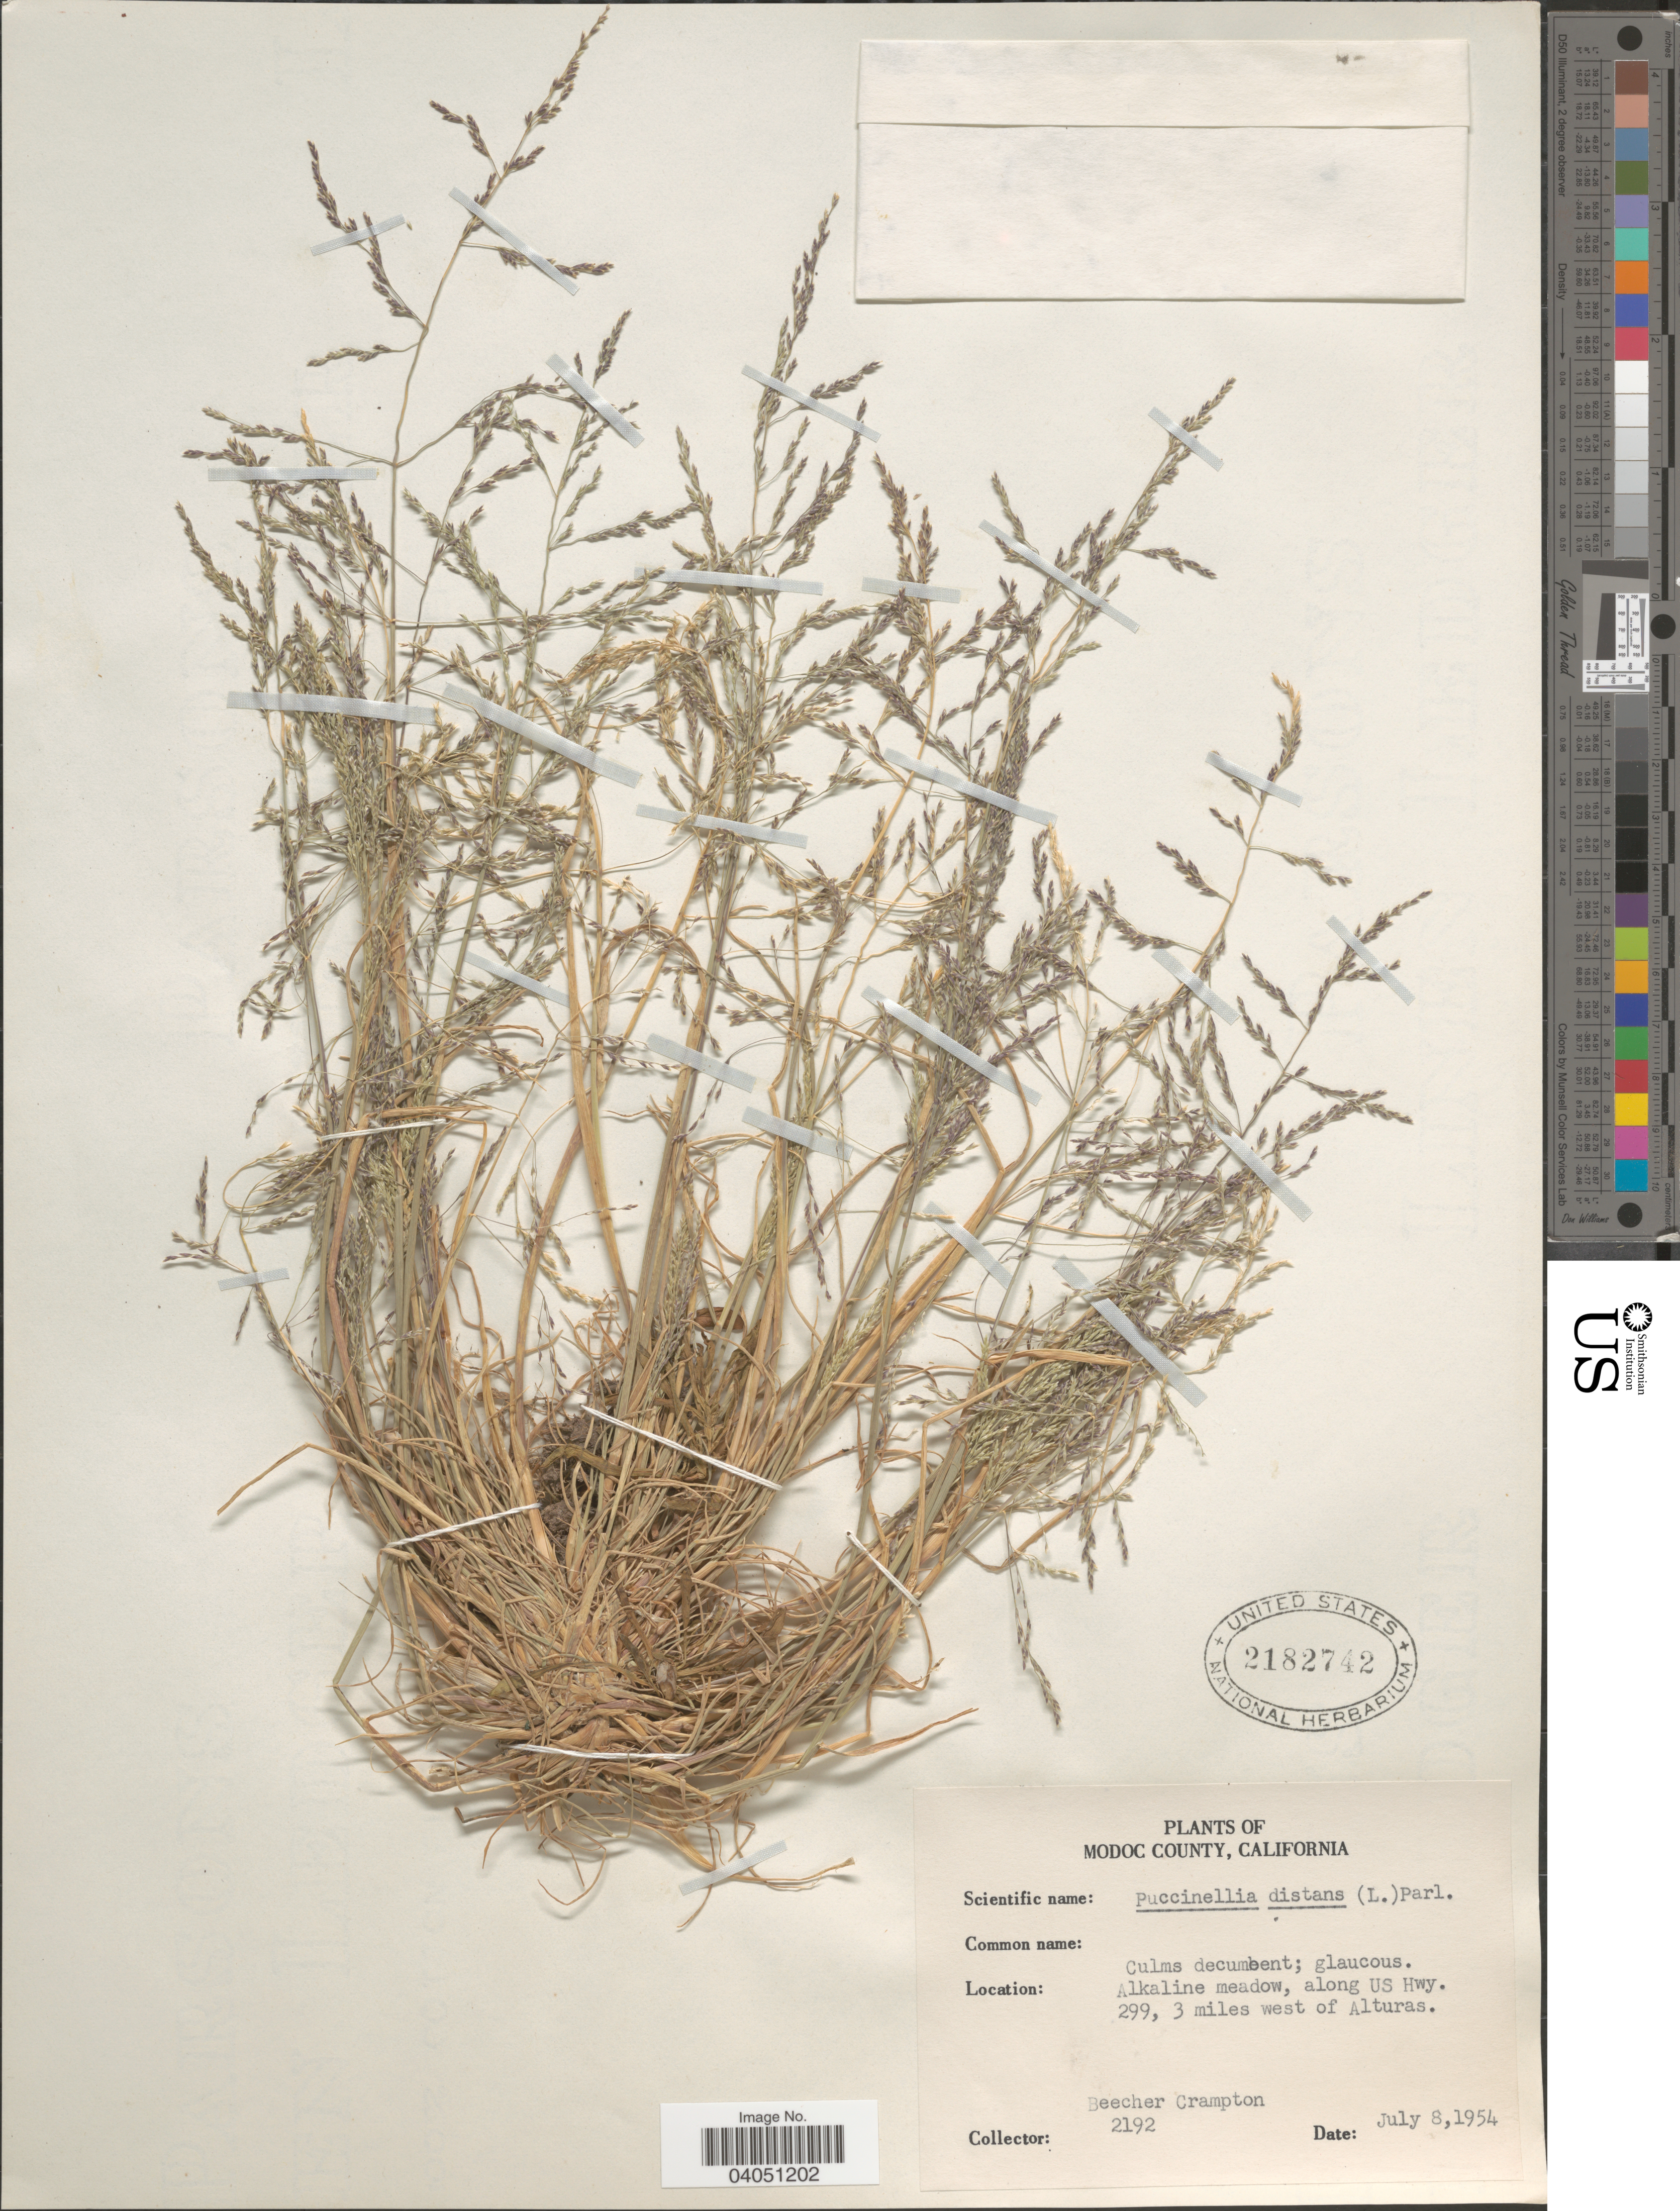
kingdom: Plantae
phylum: Tracheophyta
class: Liliopsida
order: Poales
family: Poaceae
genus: Puccinellia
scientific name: Puccinellia distans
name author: (Jacq.) Parl.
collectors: B. Crampton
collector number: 2192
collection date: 1954-07-08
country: United States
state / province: California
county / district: Modoc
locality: Modoc County. Alkaline meadow, along US Hwy. 299, 3 miles west of Alturas.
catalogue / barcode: US 2182742